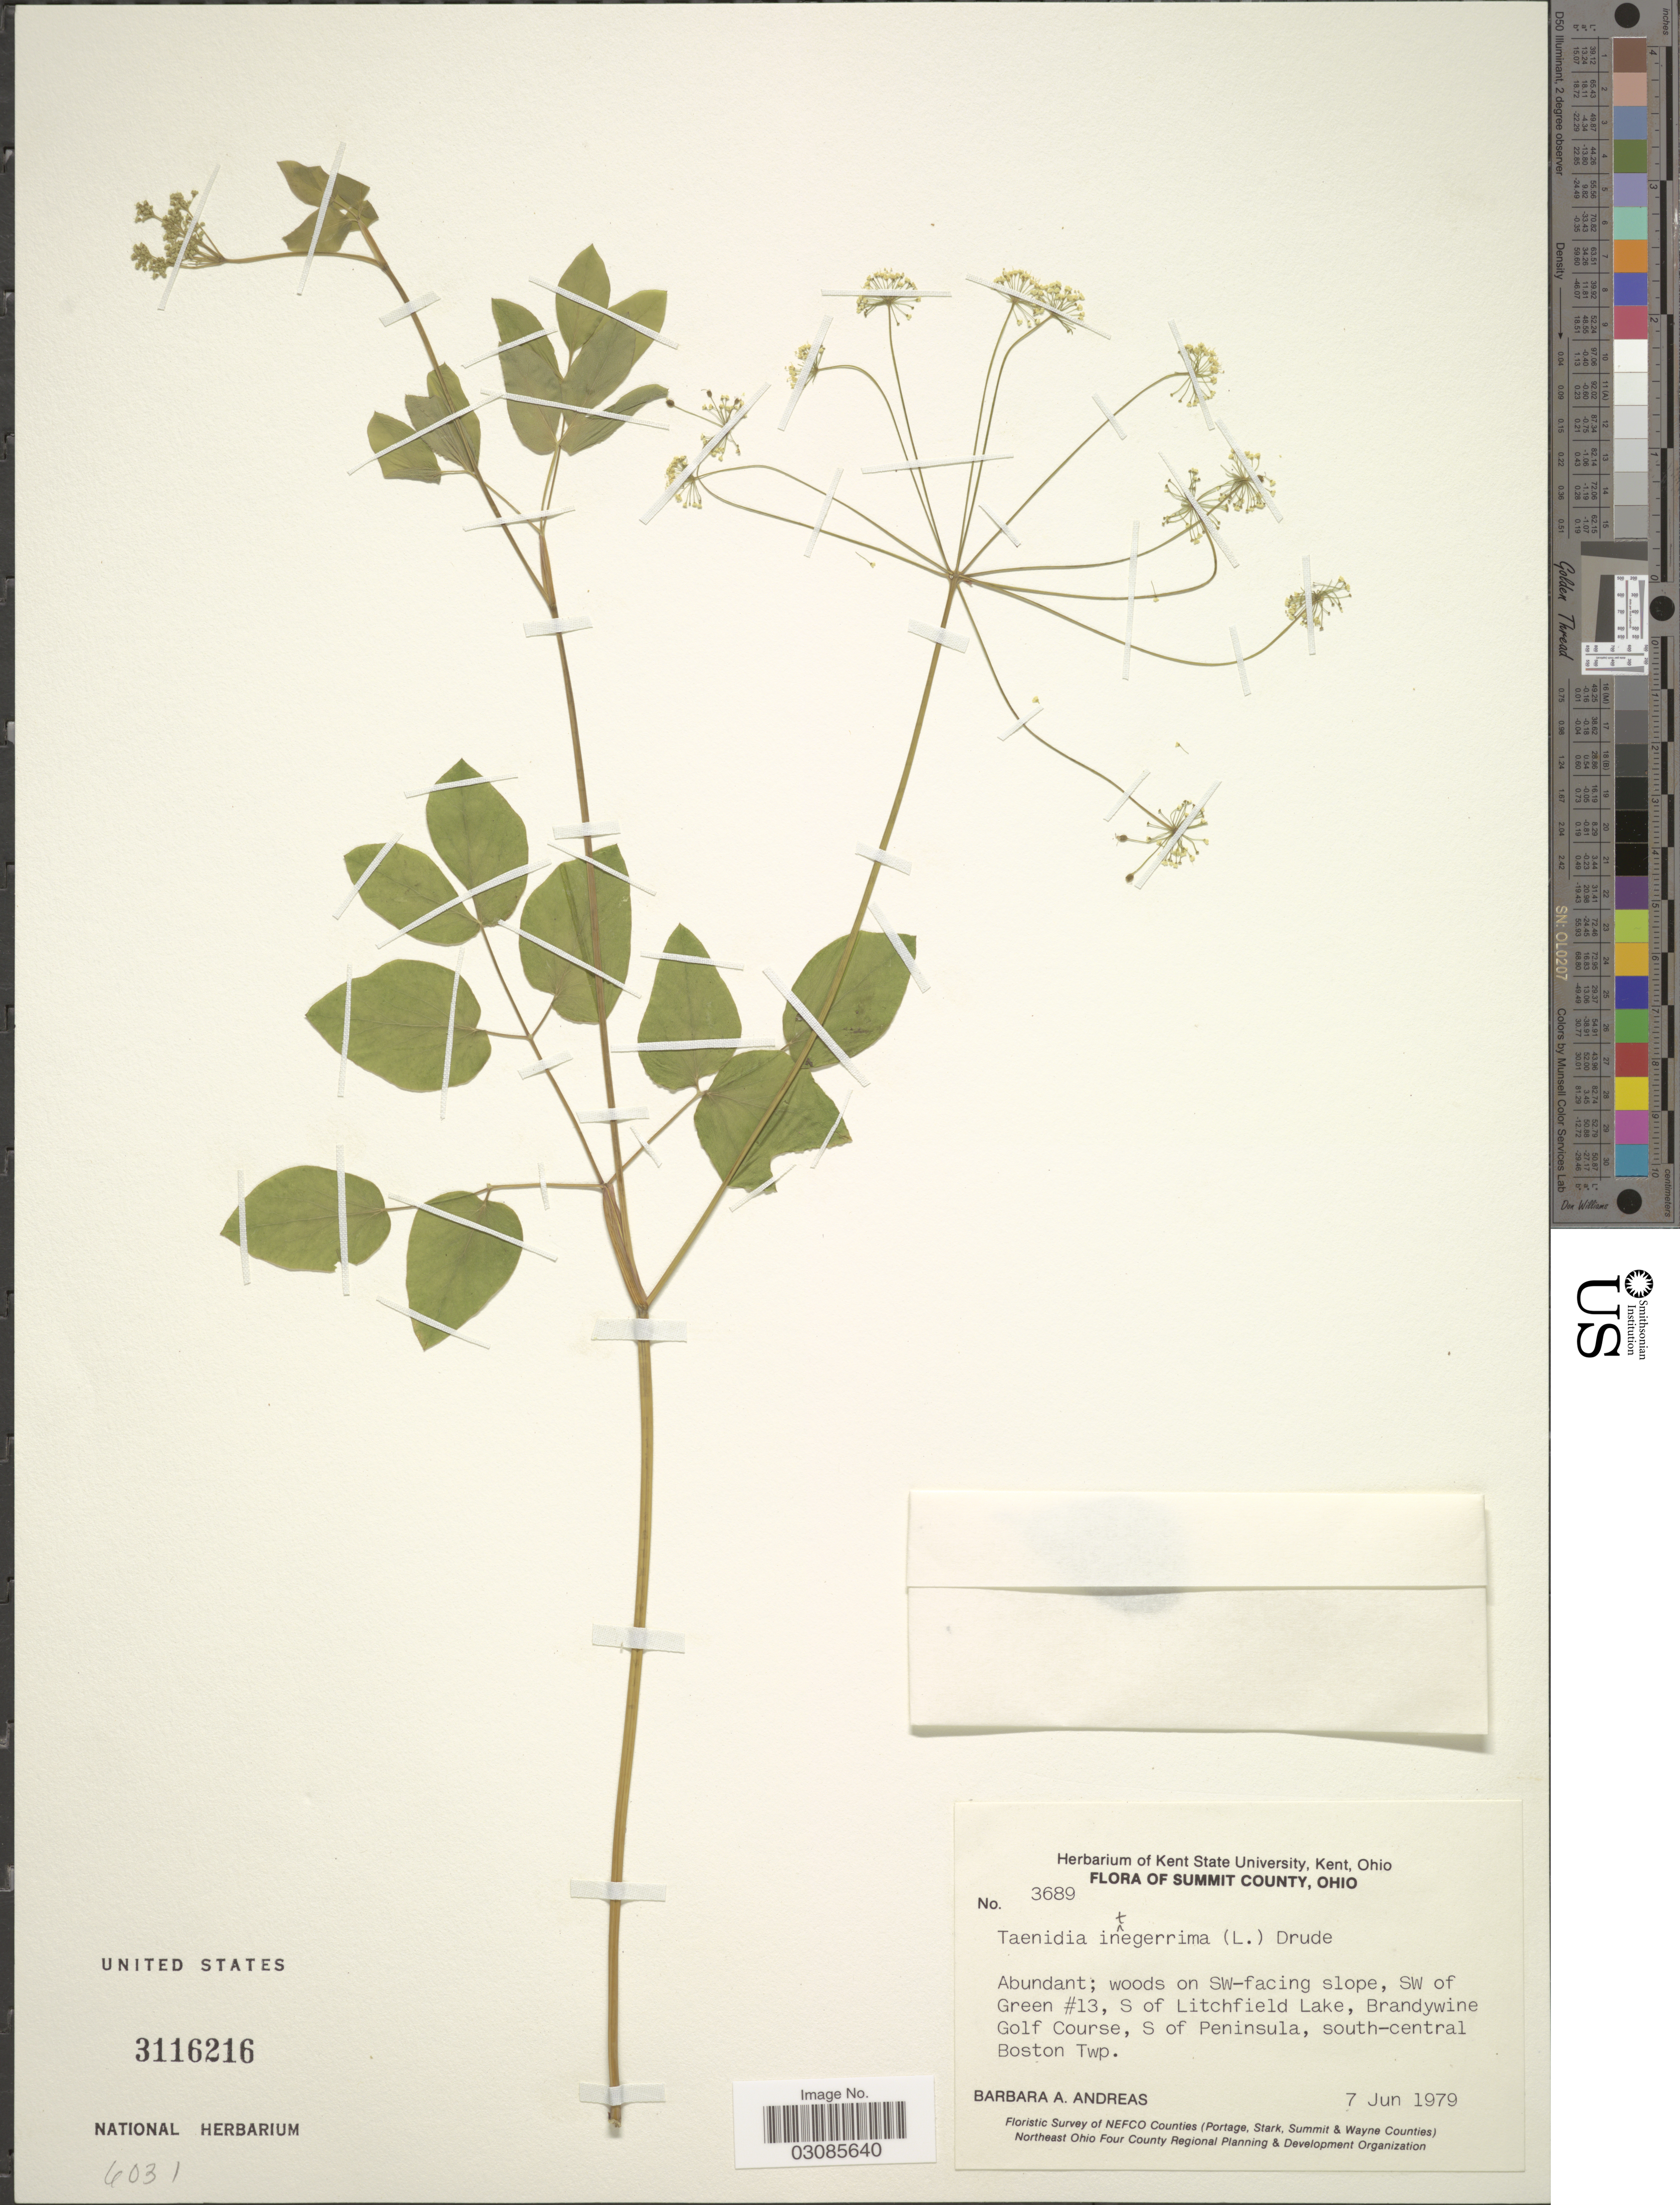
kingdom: Plantae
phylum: Tracheophyta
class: Magnoliopsida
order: Apiales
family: Apiaceae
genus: Taenidia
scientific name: Taenidia integerrima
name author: (L.) Drude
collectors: B. A. Andreas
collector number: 3689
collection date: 1979-06-07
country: United States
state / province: Ohio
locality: Summit County. Woods on SW-facing slope, SW of Green #13, S of Litchfield Lake, Brandywine Golf Course, S of Peninsula, south-central Boston Twp.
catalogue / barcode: US 3116216